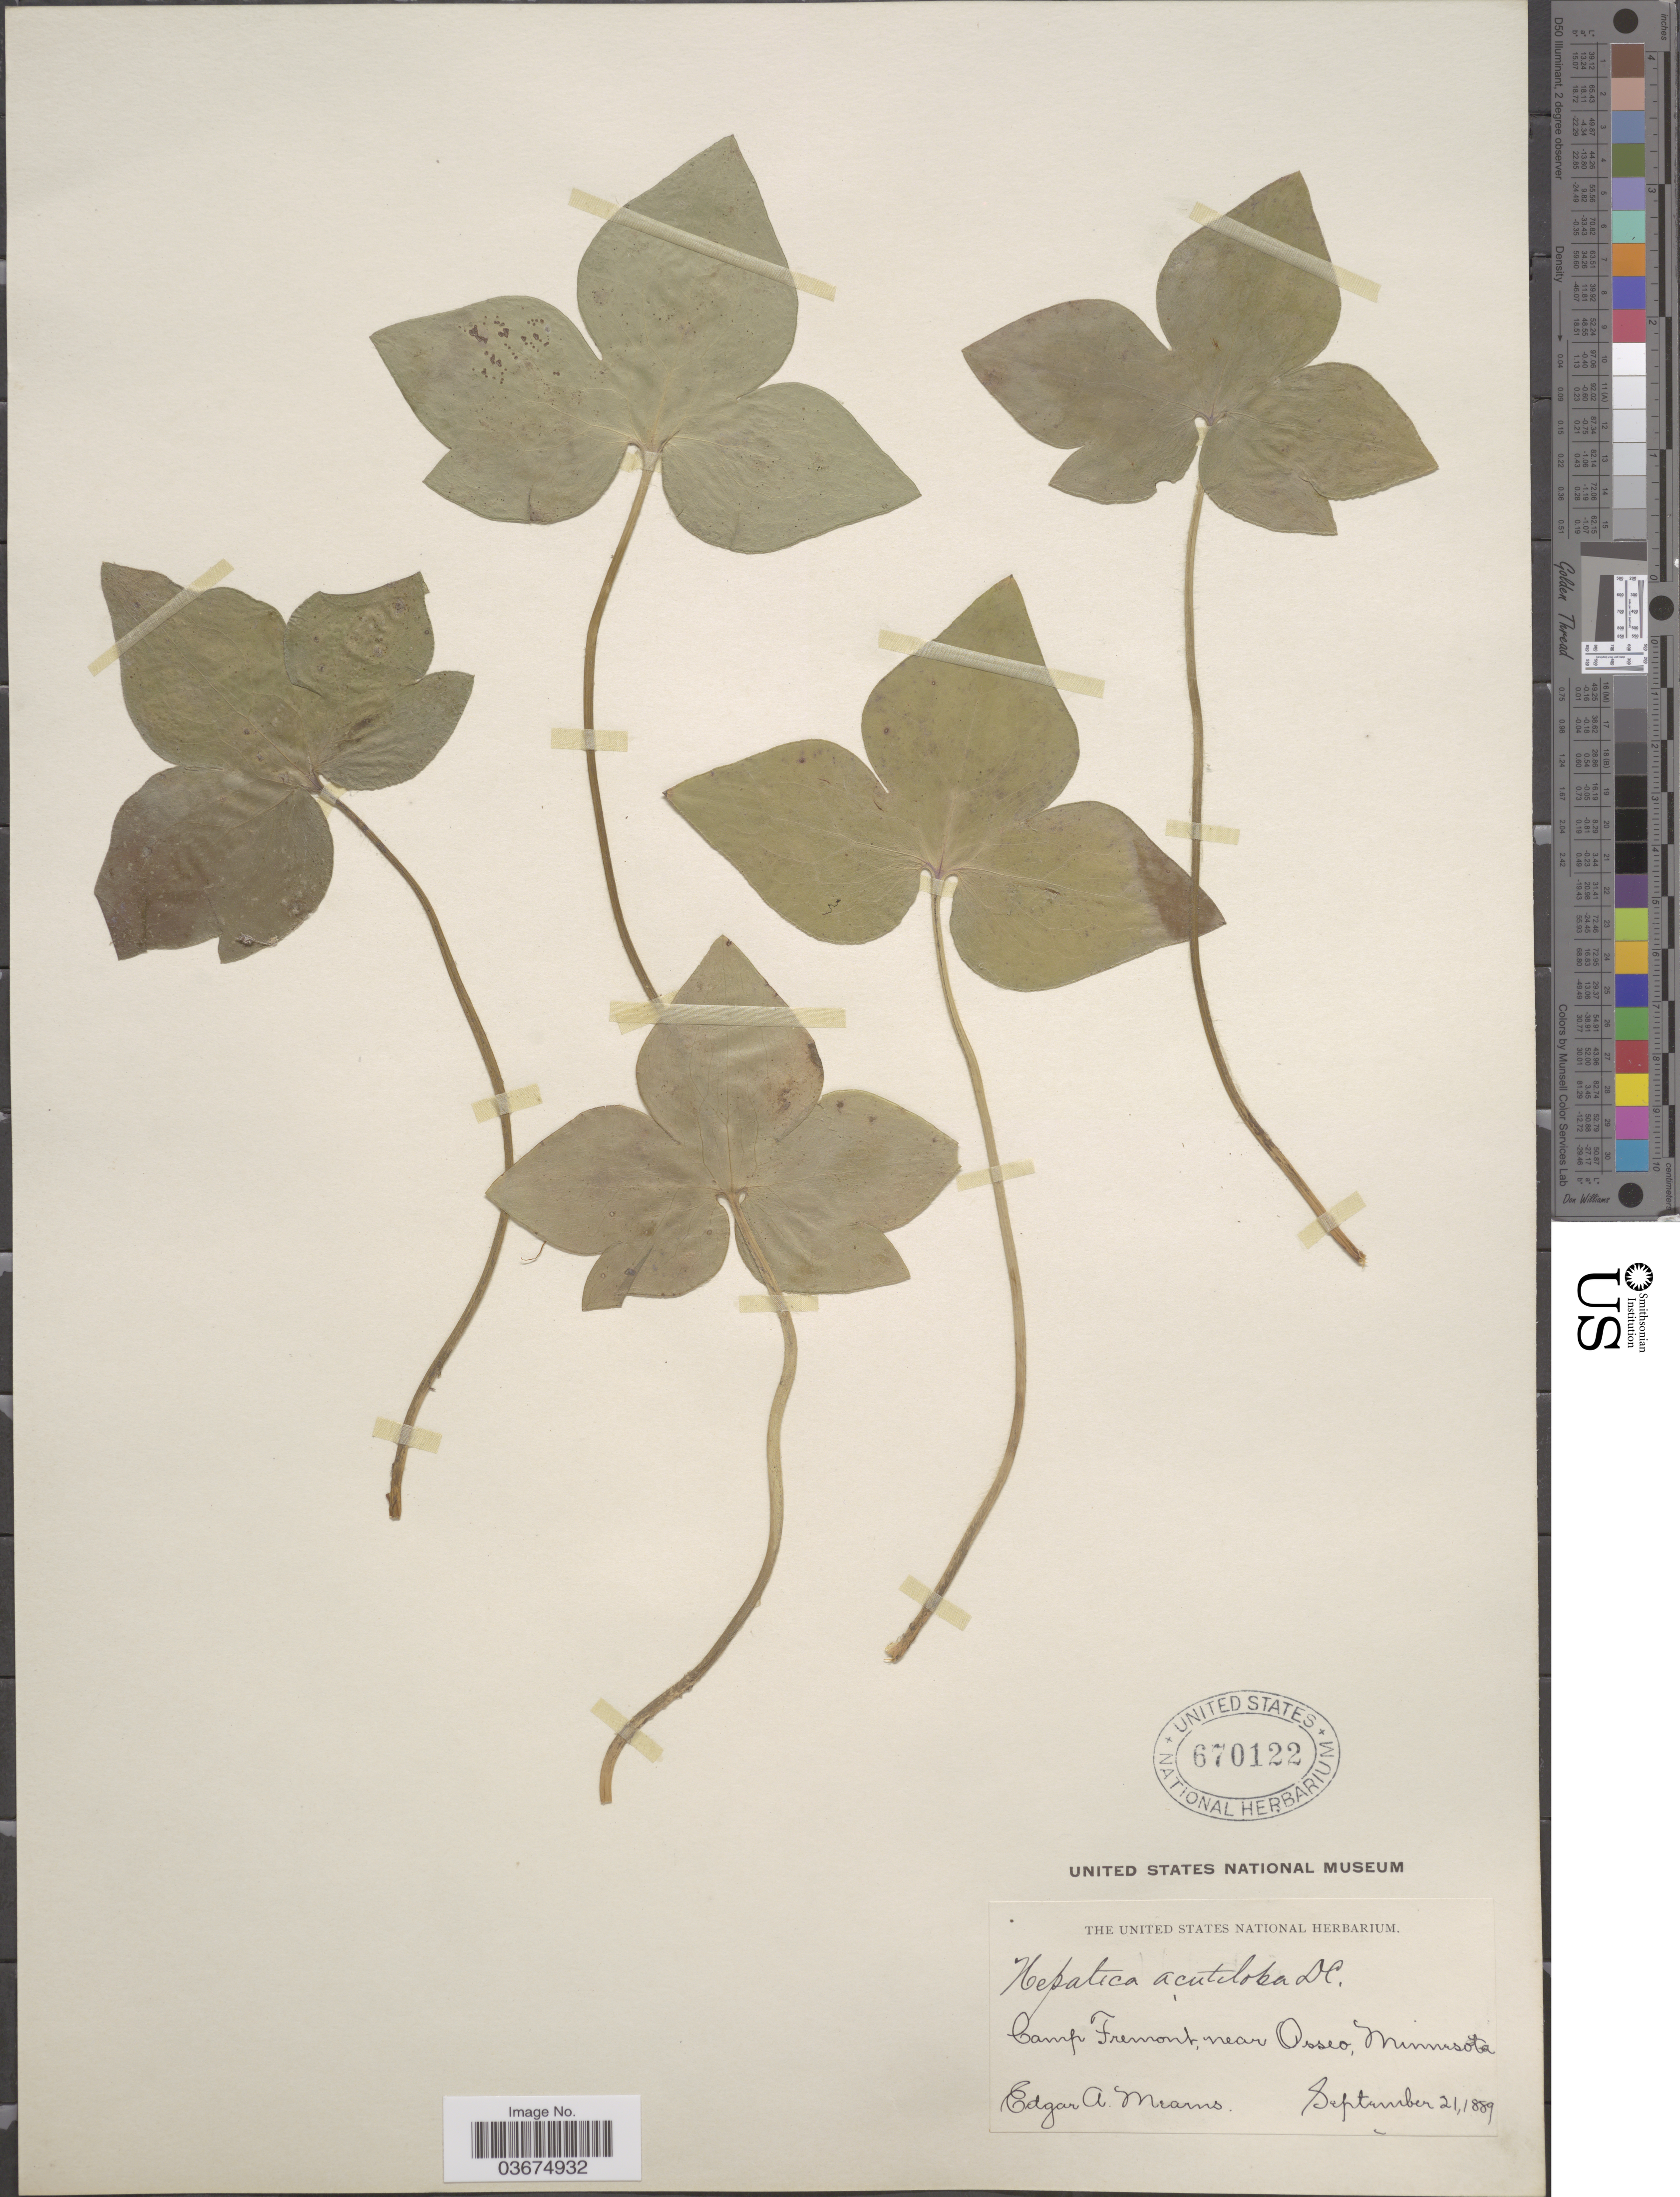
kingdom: Plantae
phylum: Tracheophyta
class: Magnoliopsida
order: Ranunculales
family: Ranunculaceae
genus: Hepatica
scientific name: Hepatica acutiloba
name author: DC.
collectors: E. A. Mearns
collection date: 1889-09-21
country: United States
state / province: Minnesota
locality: Camp Fremont, near Osseo.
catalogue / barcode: US 670122